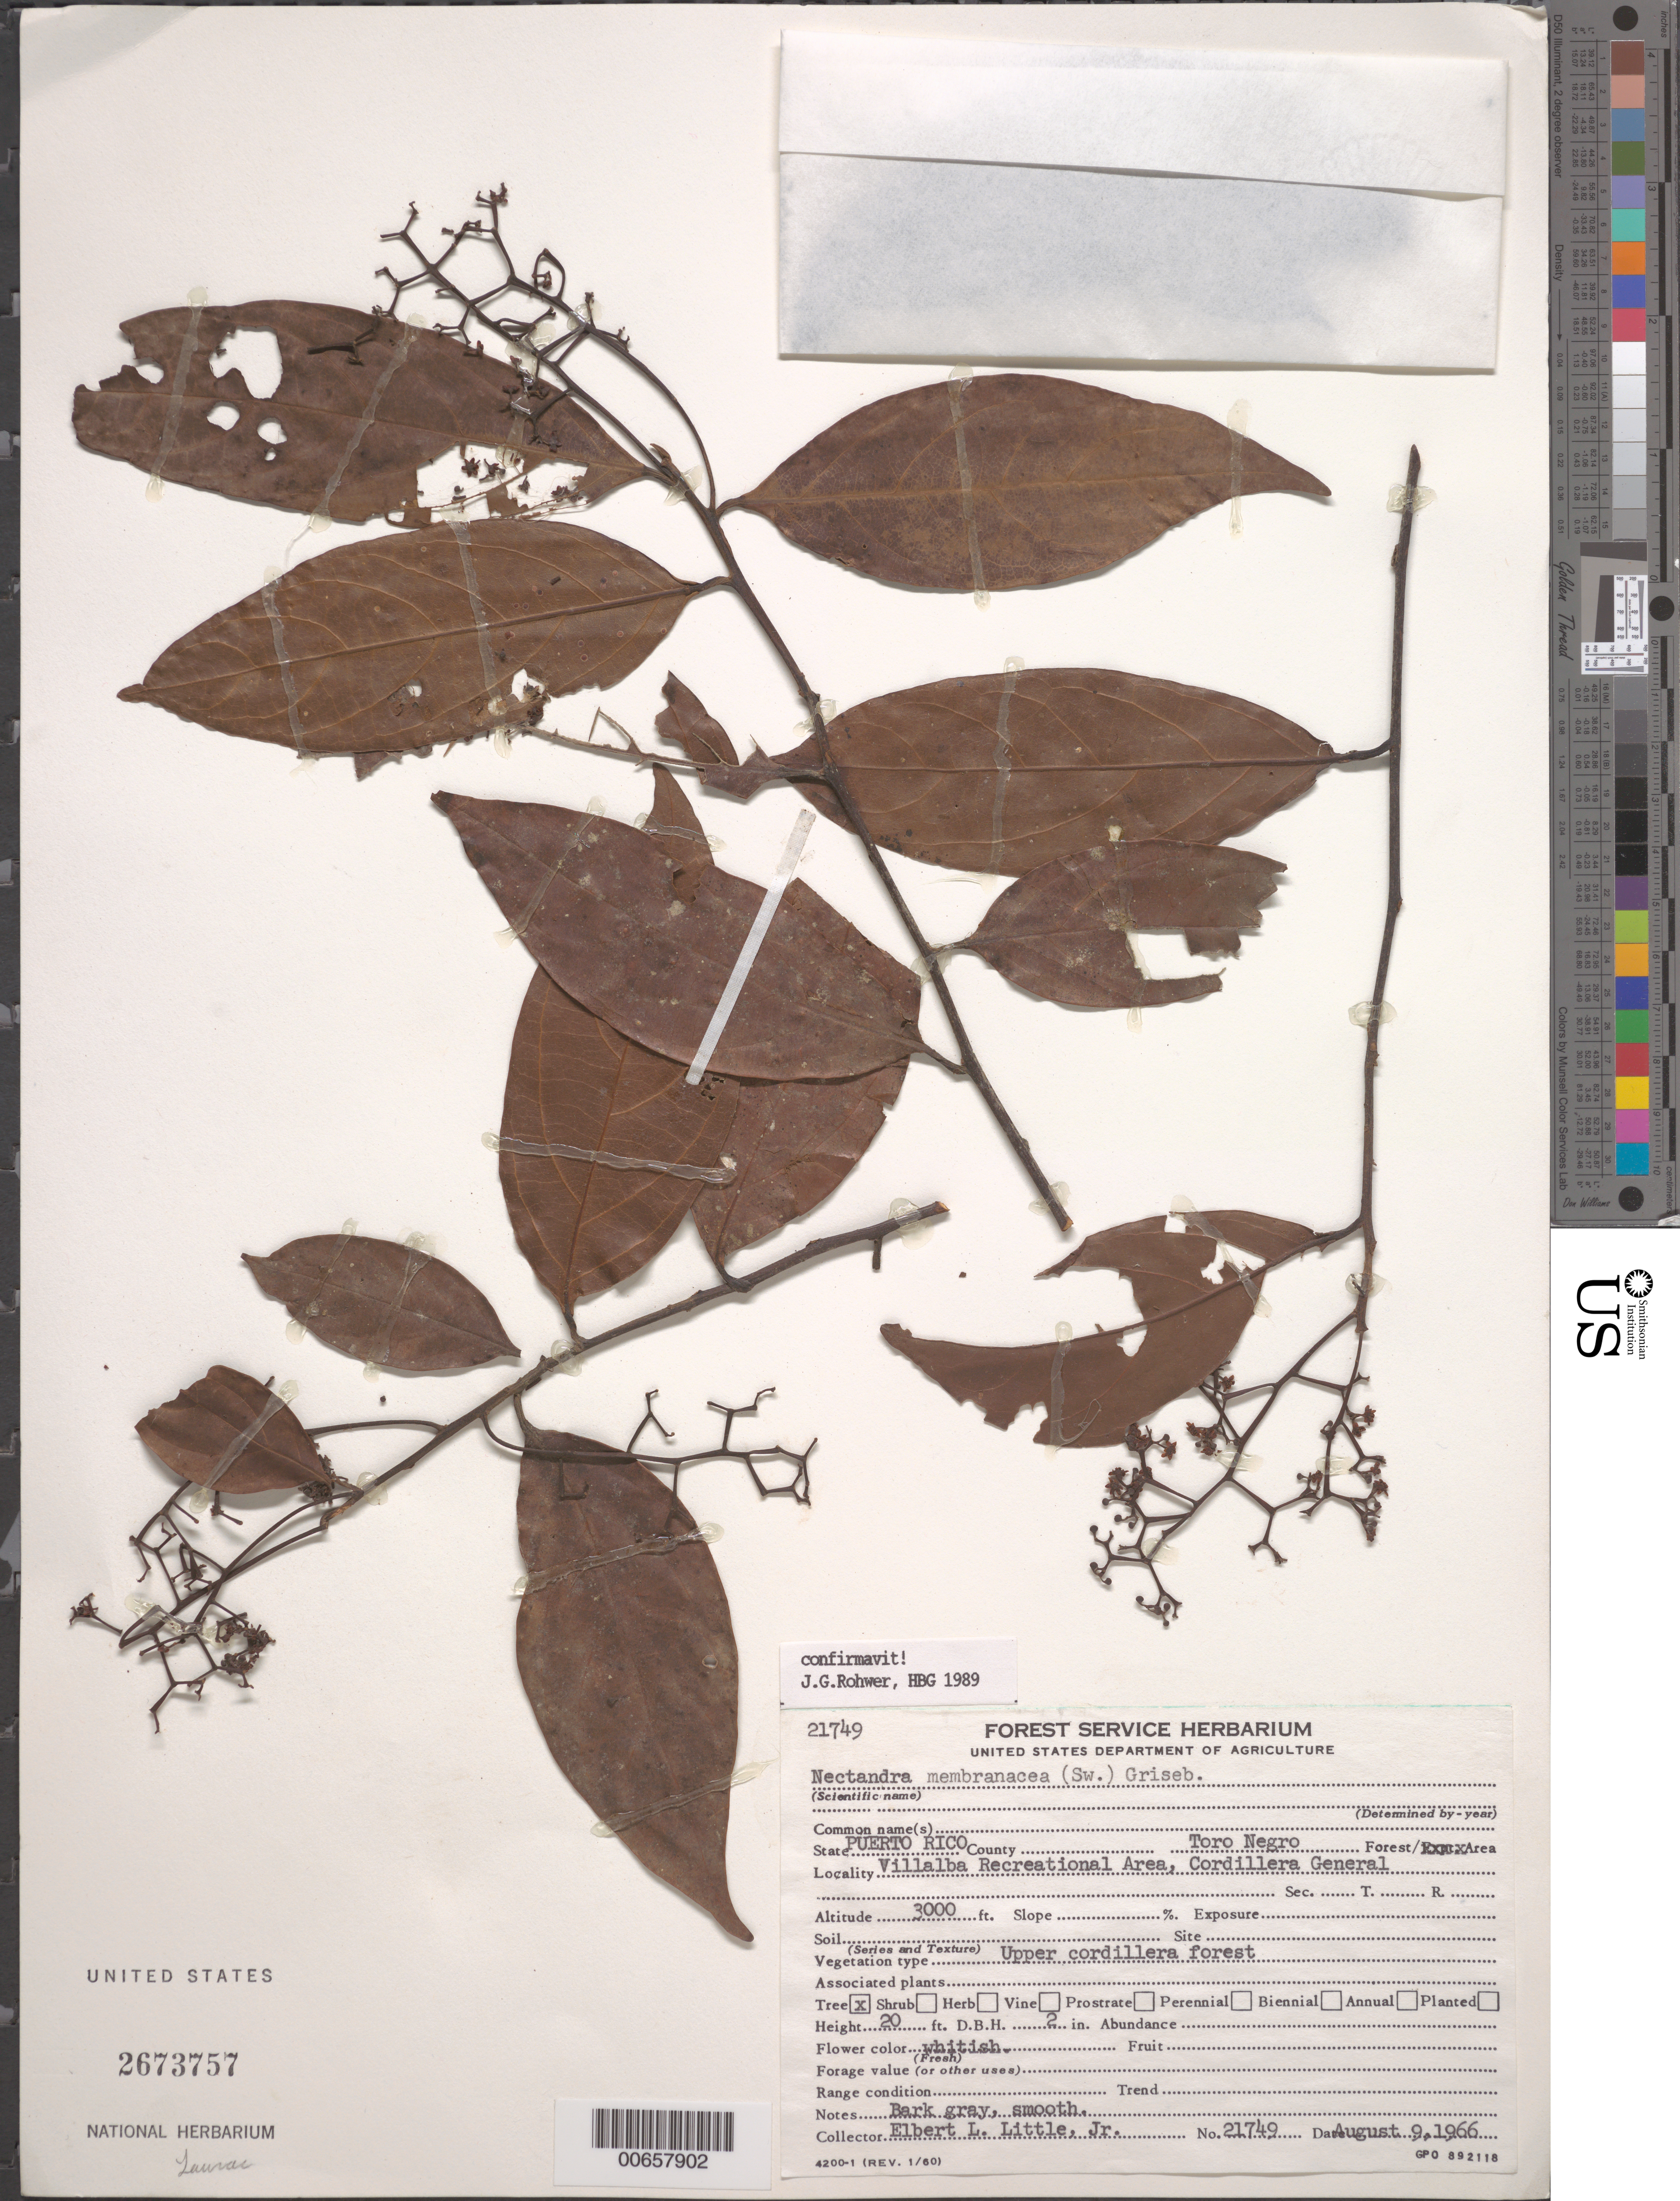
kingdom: Plantae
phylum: Tracheophyta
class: Magnoliopsida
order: Laurales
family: Lauraceae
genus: Nectandra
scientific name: Nectandra membranacea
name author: (Sw.) Griseb.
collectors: E. L. Little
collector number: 21749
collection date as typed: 09 Aug 1966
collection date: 1966-08-09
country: Puerto Rico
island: Greater Antilles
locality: Villalba Recreational Area, Cordillera General, Toro Negro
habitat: Upper cordillera forest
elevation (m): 914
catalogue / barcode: US 2673757